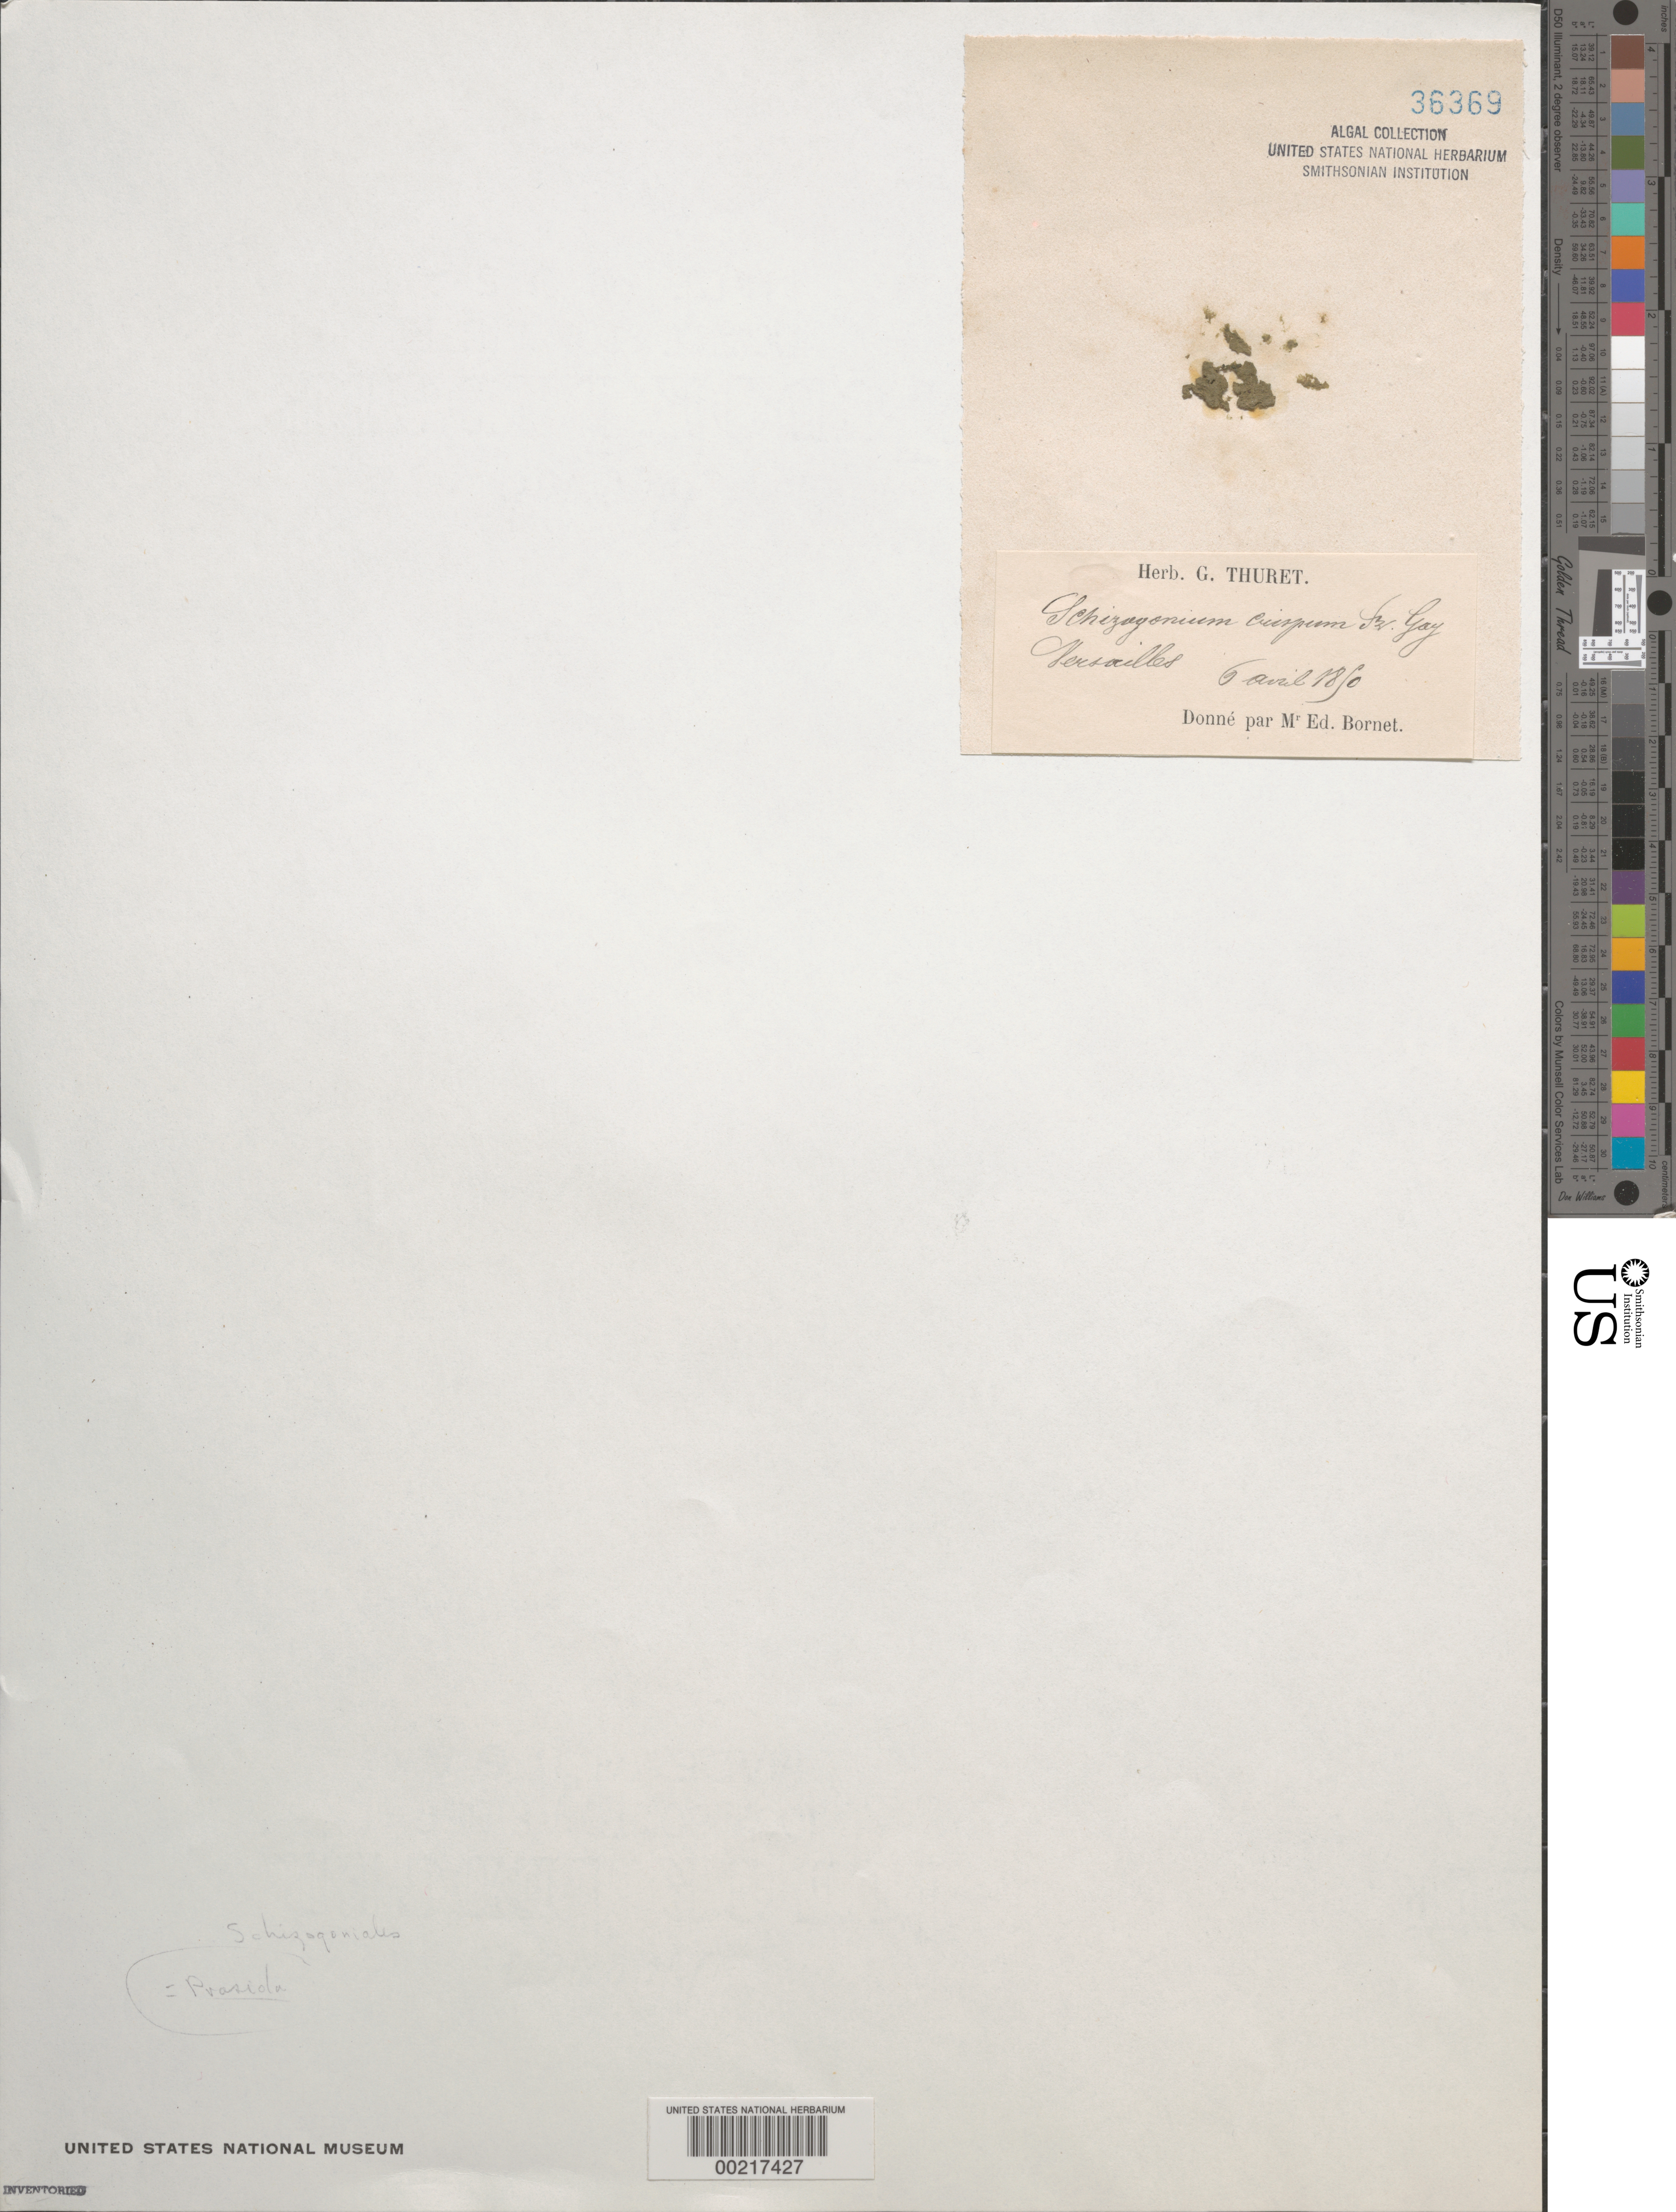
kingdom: Plantae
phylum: Chlorophyta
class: Trebouxiophyceae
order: Prasiolales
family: Prasiolaceae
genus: Prasiola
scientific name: Prasiola crispa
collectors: Thuret, G. (herbarium)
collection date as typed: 06 Apr 1850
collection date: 1850-04-06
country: France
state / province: Île-de-france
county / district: Yvelines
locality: Versailles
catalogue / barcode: US 36369